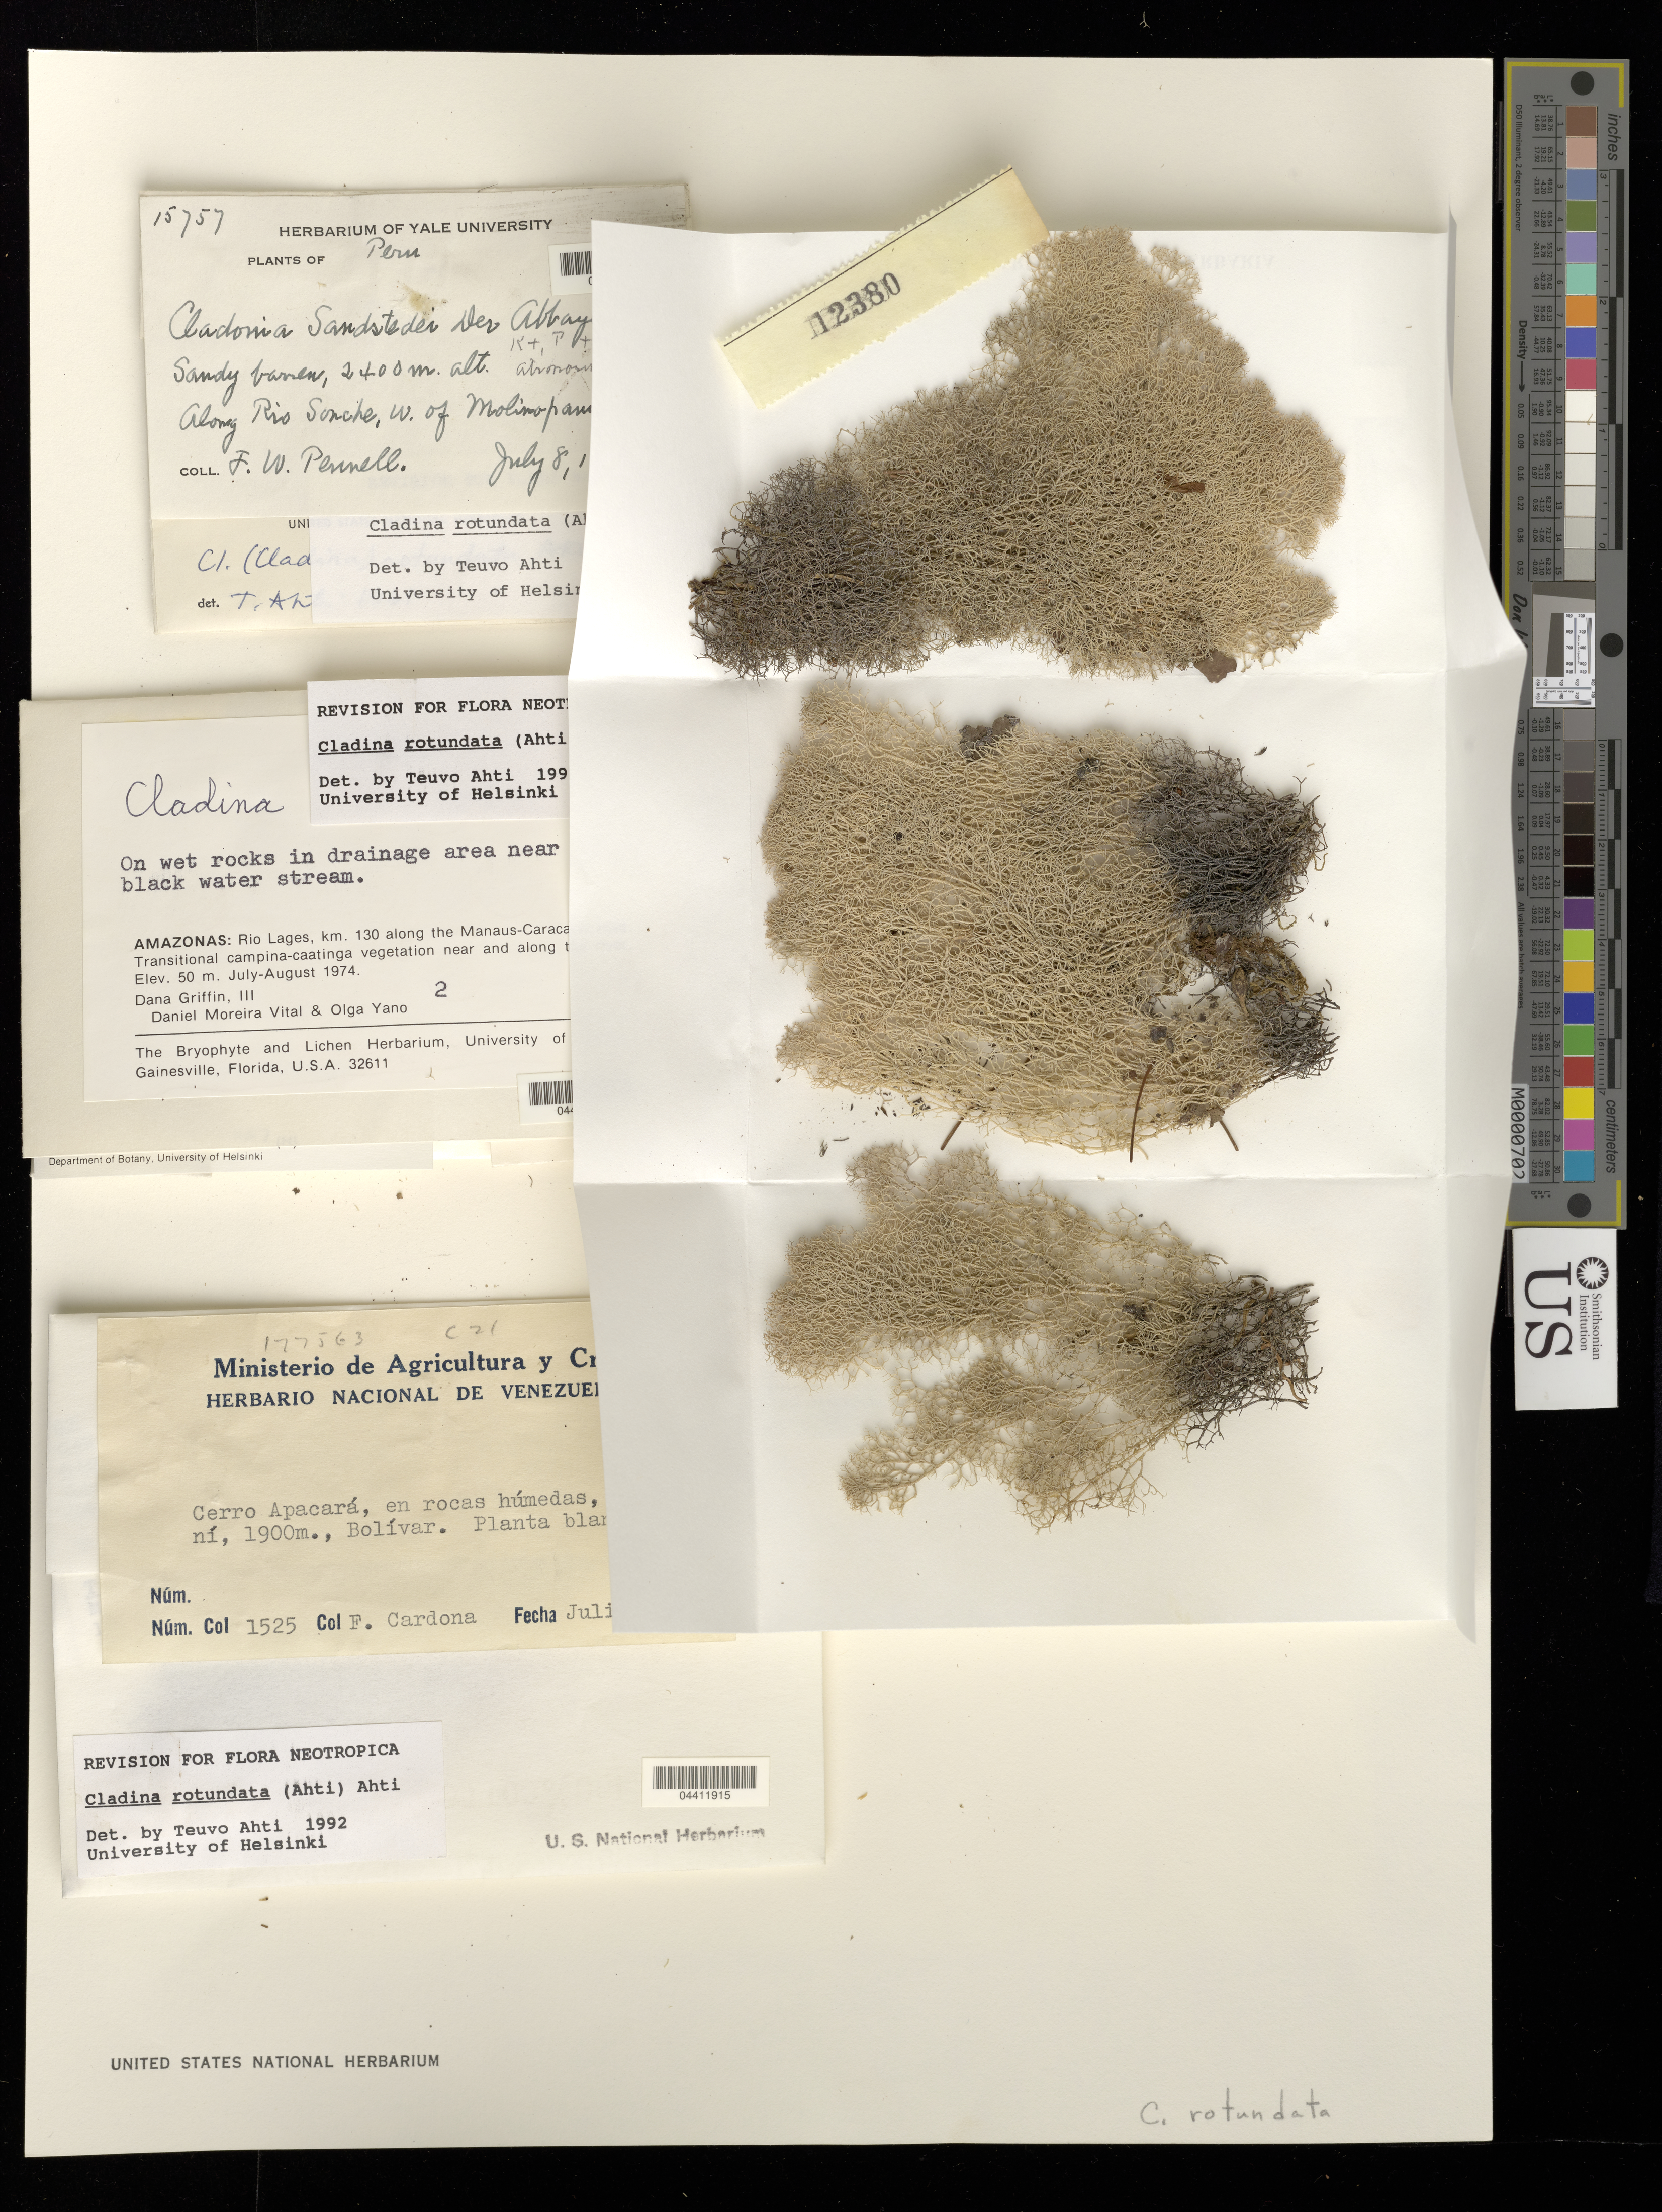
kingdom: Fungi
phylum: Ascomycota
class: Lecanoromycetes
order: Lecanorales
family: Cladoniaceae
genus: Cladina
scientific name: Cladina rotundata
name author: (Ahti) Ahti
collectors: R. E. Schultes & I. Cabrera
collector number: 12380 b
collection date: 1951-06-11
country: Colombia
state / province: Vaupés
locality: Amazonas-Vaupés, Rio Apaporis: Cachivera de Jirijirimo y alrededores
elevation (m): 250